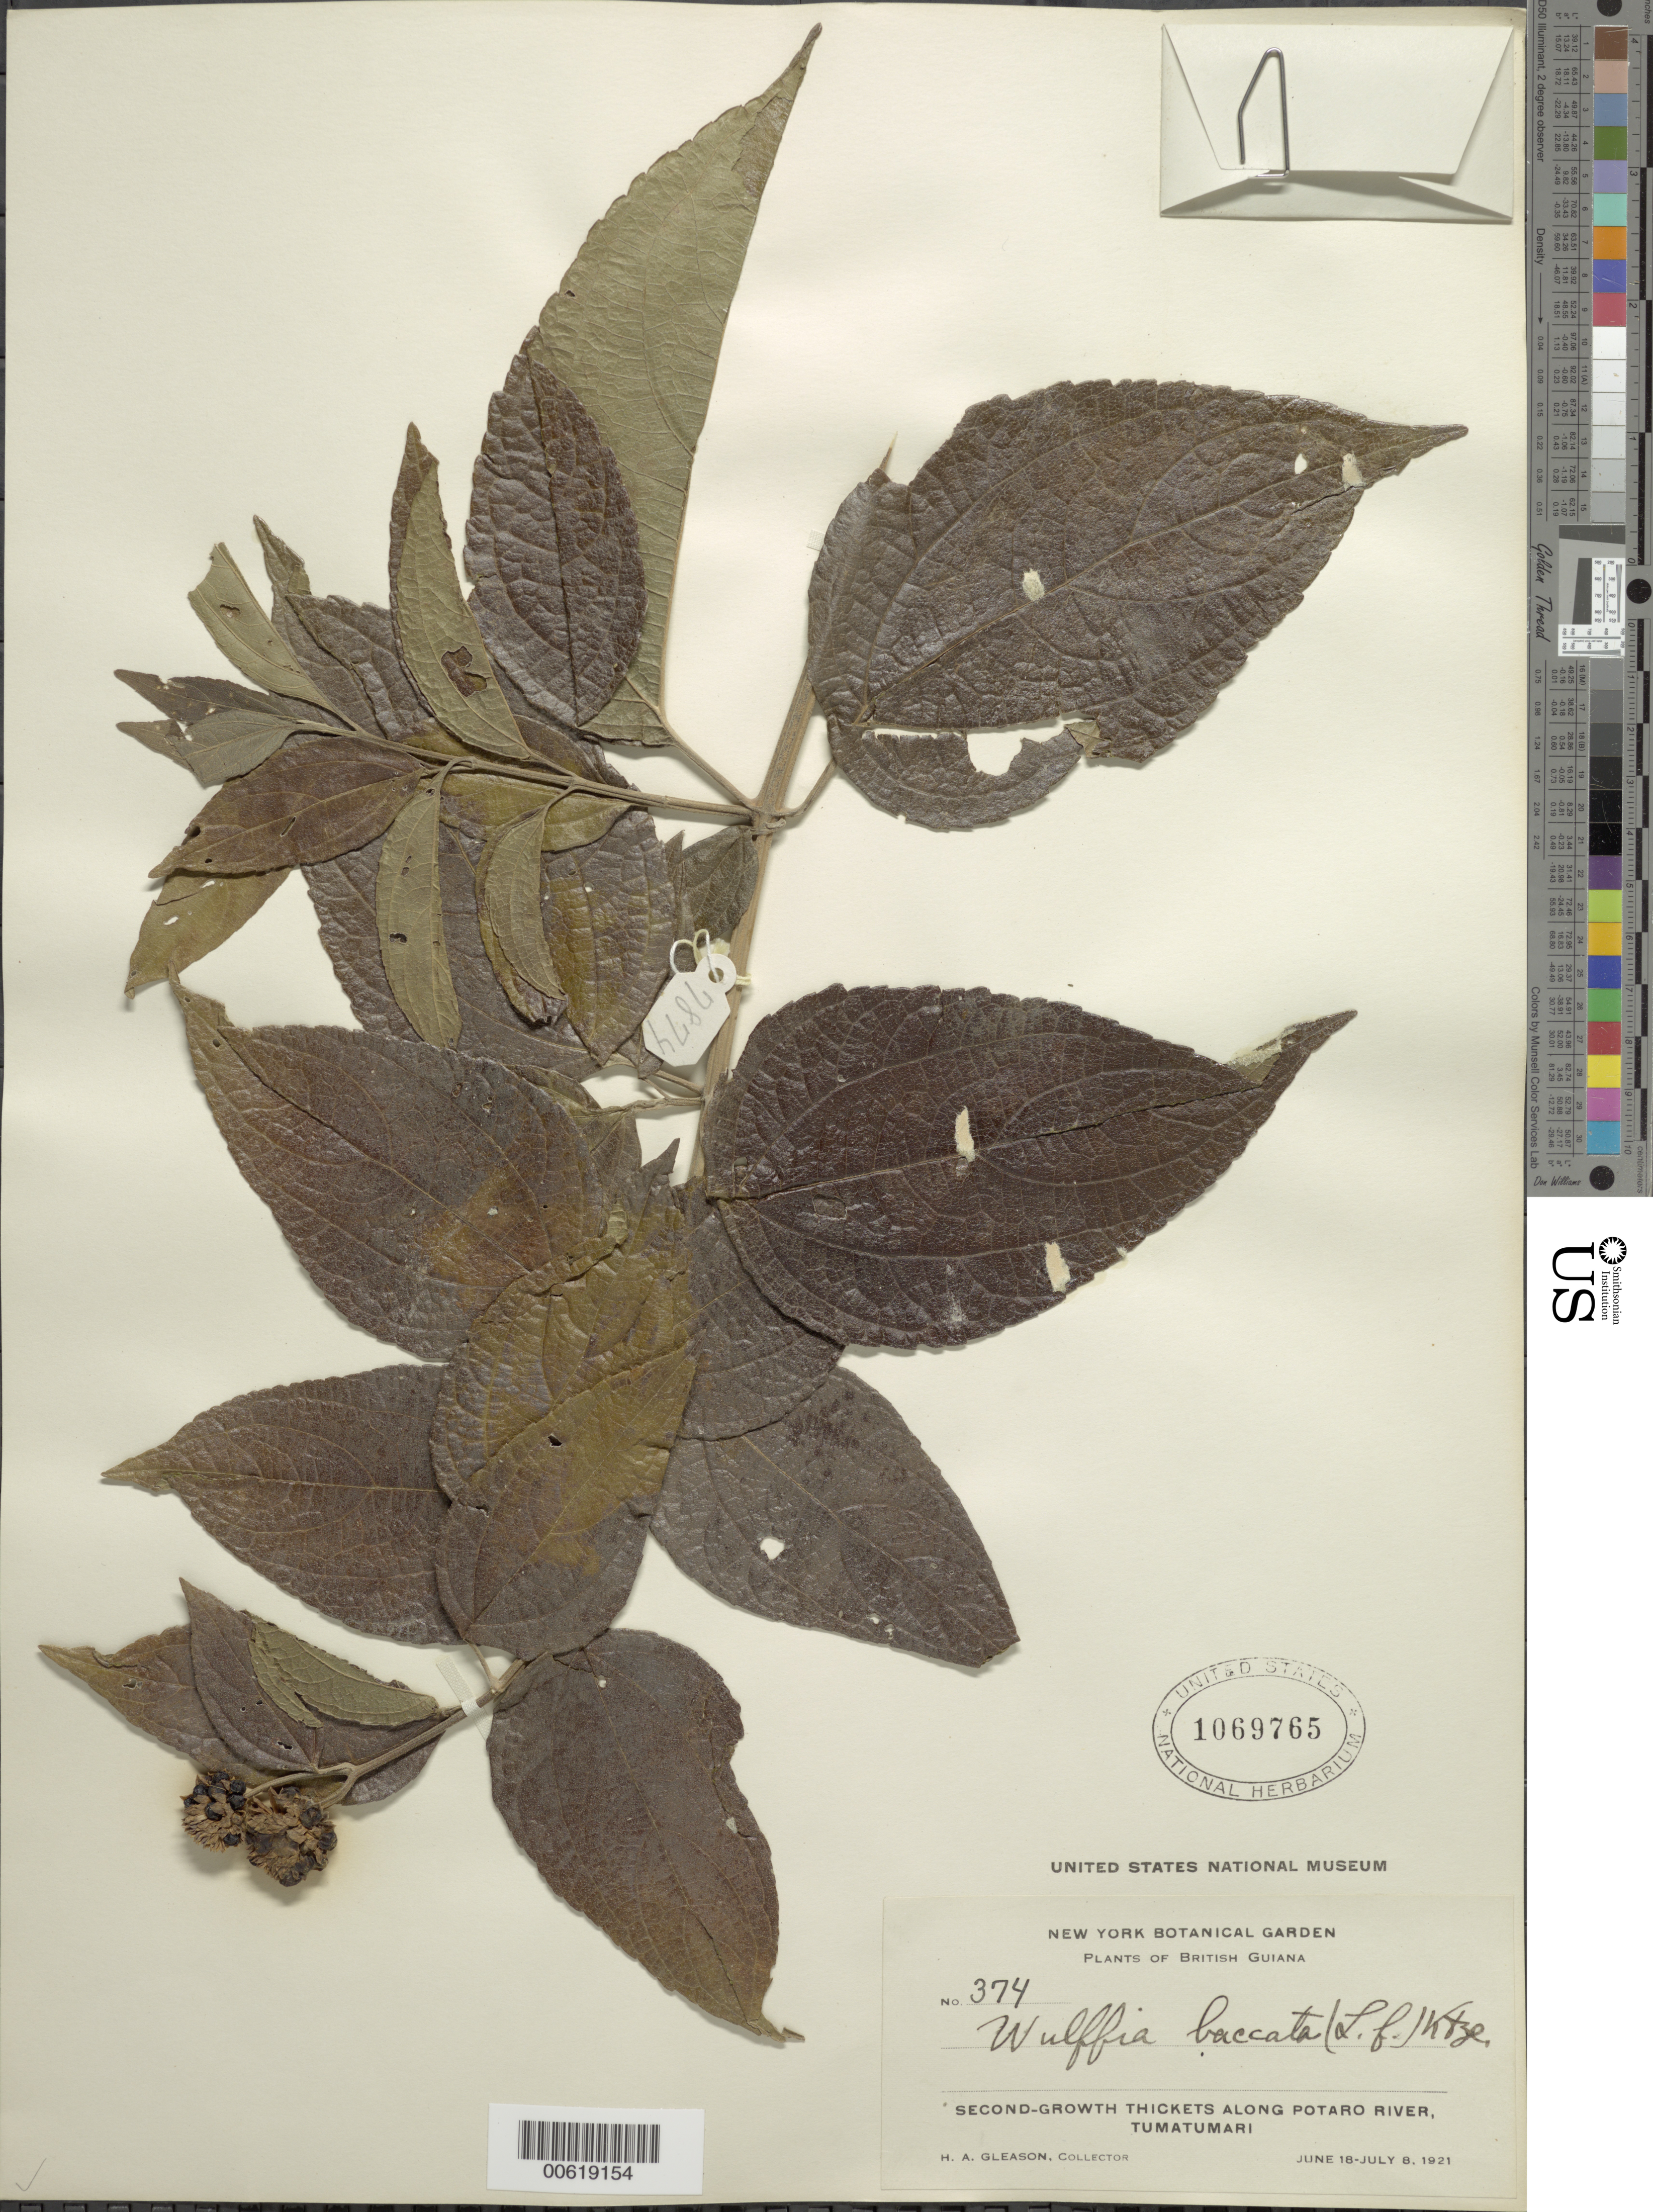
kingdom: Plantae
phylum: Tracheophyta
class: Magnoliopsida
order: Asterales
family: Asteraceae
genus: Wulffia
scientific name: Wulffia baccata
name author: (L. f.) Kuntze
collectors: H. A. Gleason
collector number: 374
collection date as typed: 18-Jun-21 to 8-Jul-21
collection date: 1921-06-18/1921-07-08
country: Guyana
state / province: Potaro-Siparuni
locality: Tumatumari Village, Potaro R.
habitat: second-growth thickets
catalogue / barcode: US 1069765